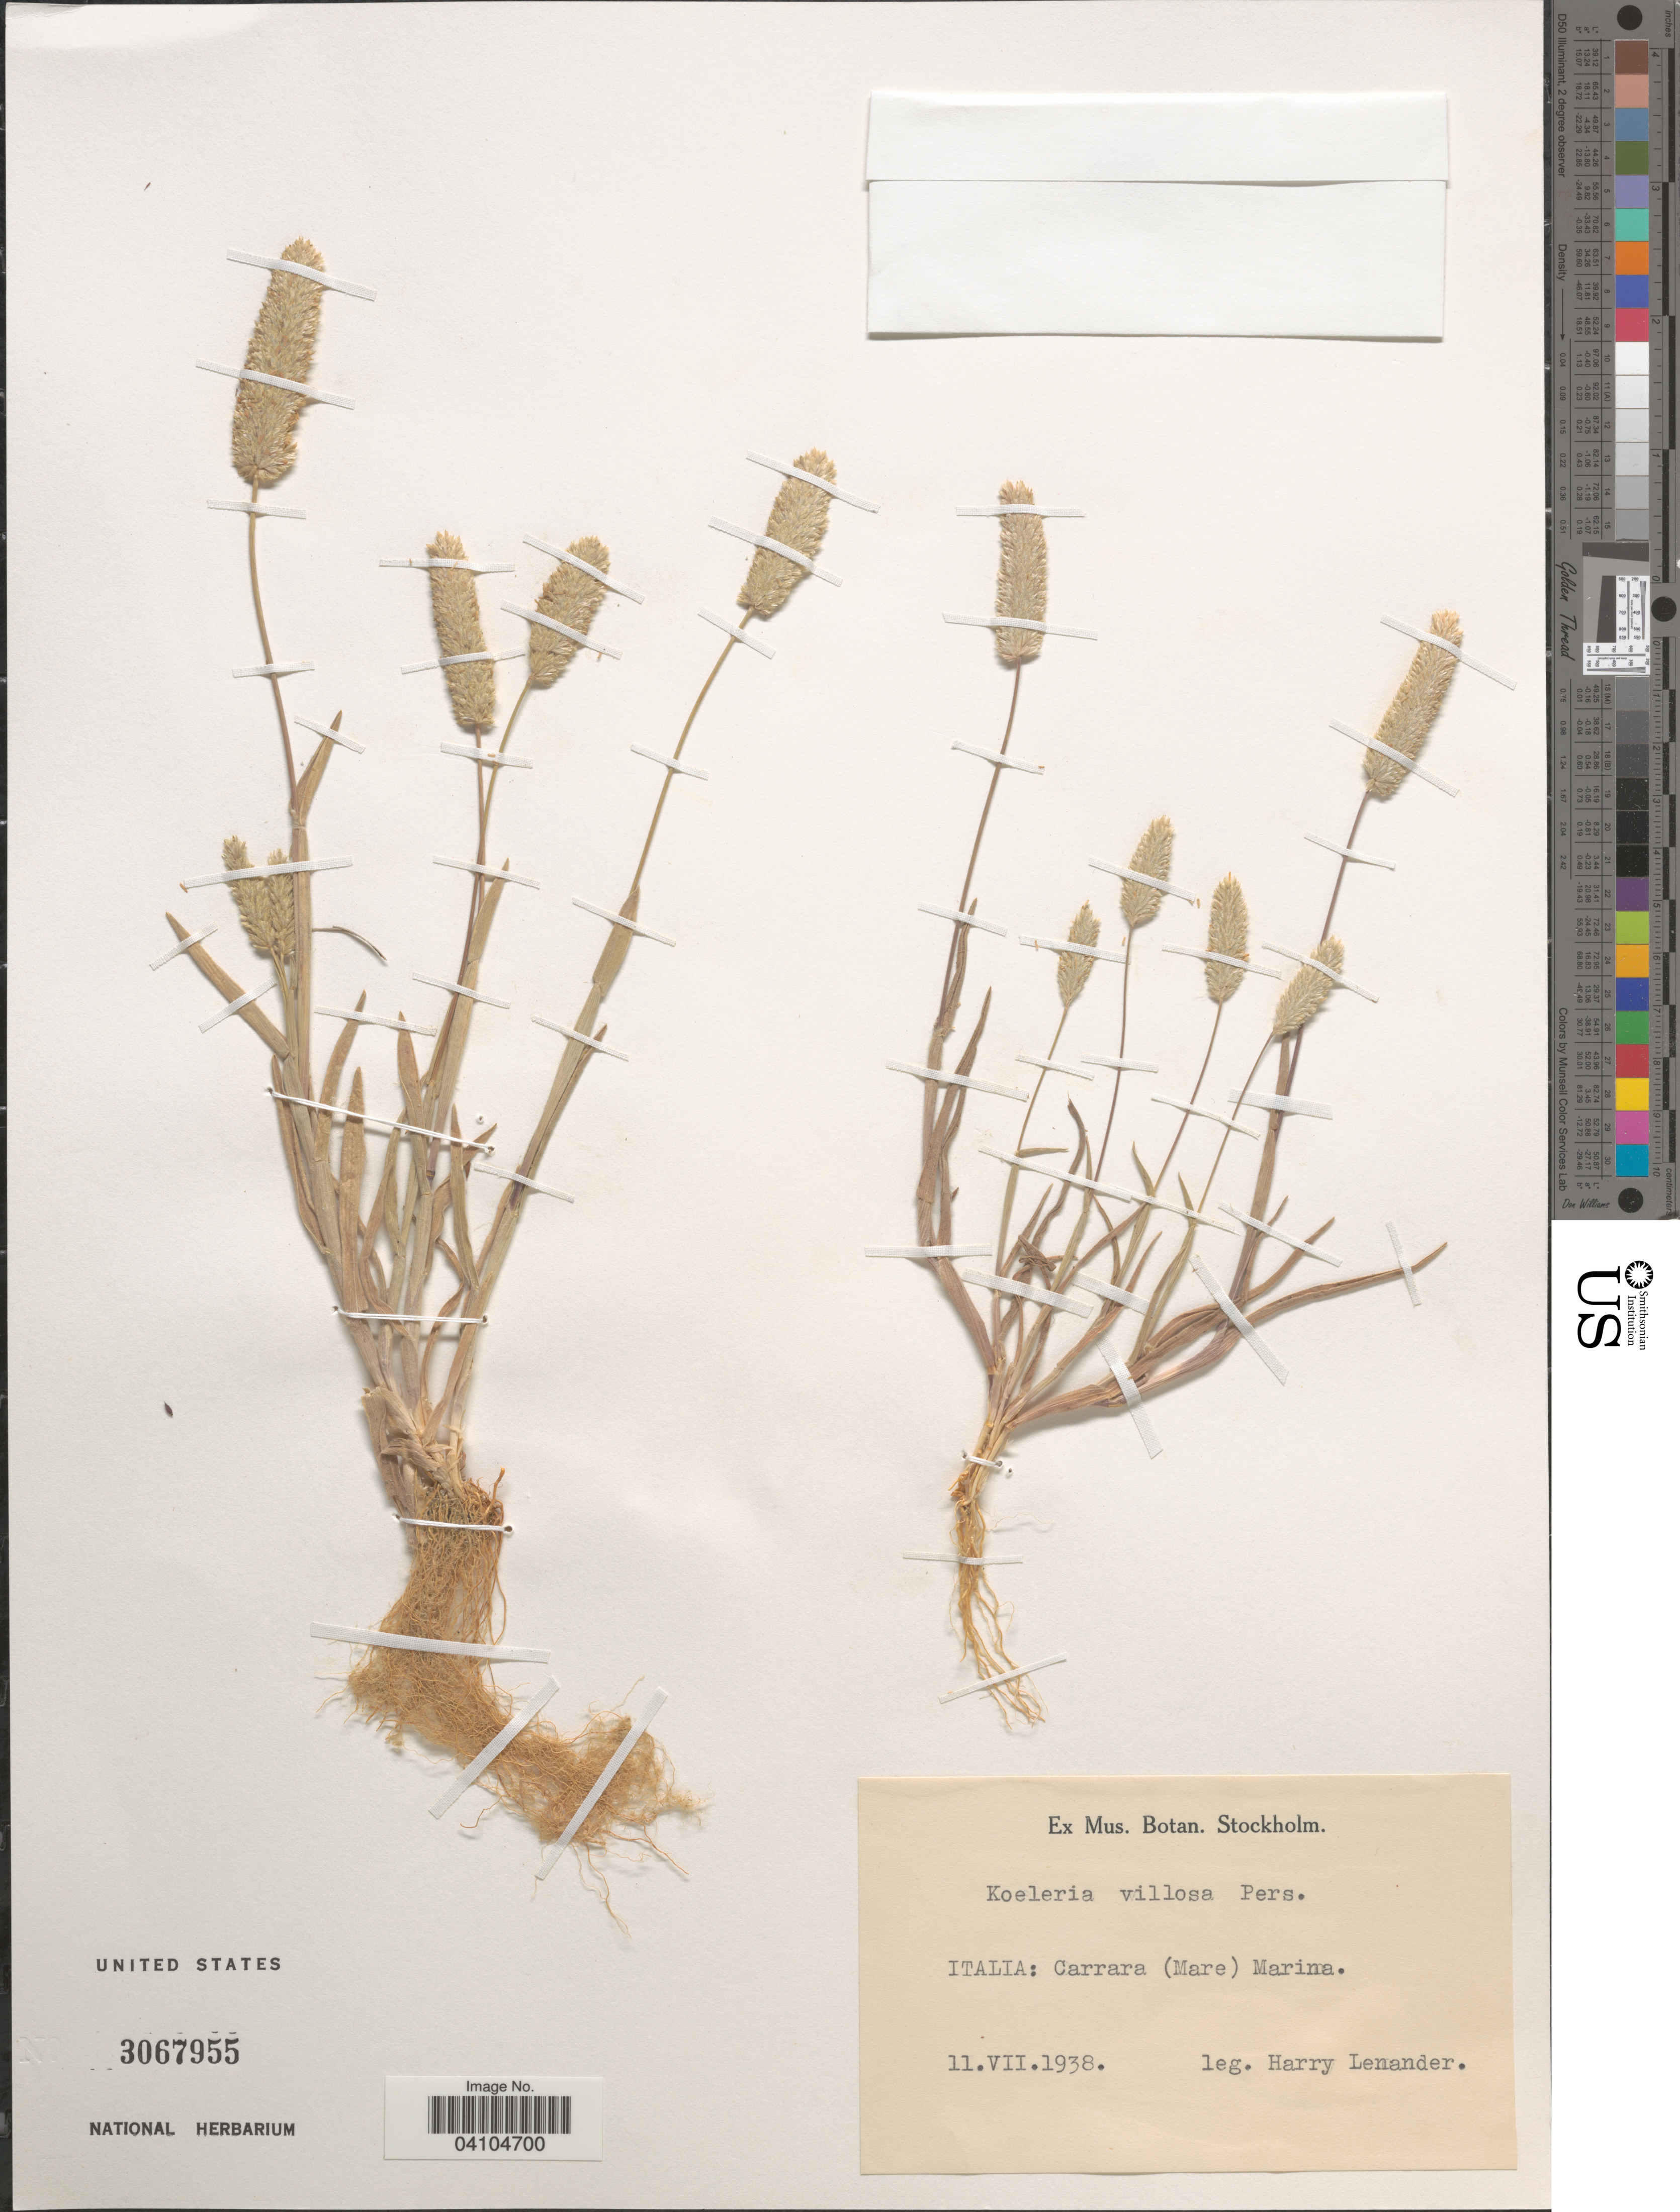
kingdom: Plantae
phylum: Tracheophyta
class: Liliopsida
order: Poales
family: Poaceae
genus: Rostraria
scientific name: Rostraria litorea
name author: (All.) Holub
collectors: H. Lenander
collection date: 1938-07-11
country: Italy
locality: Italia: Carrara (Mare) Marina.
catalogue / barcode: US 3067955